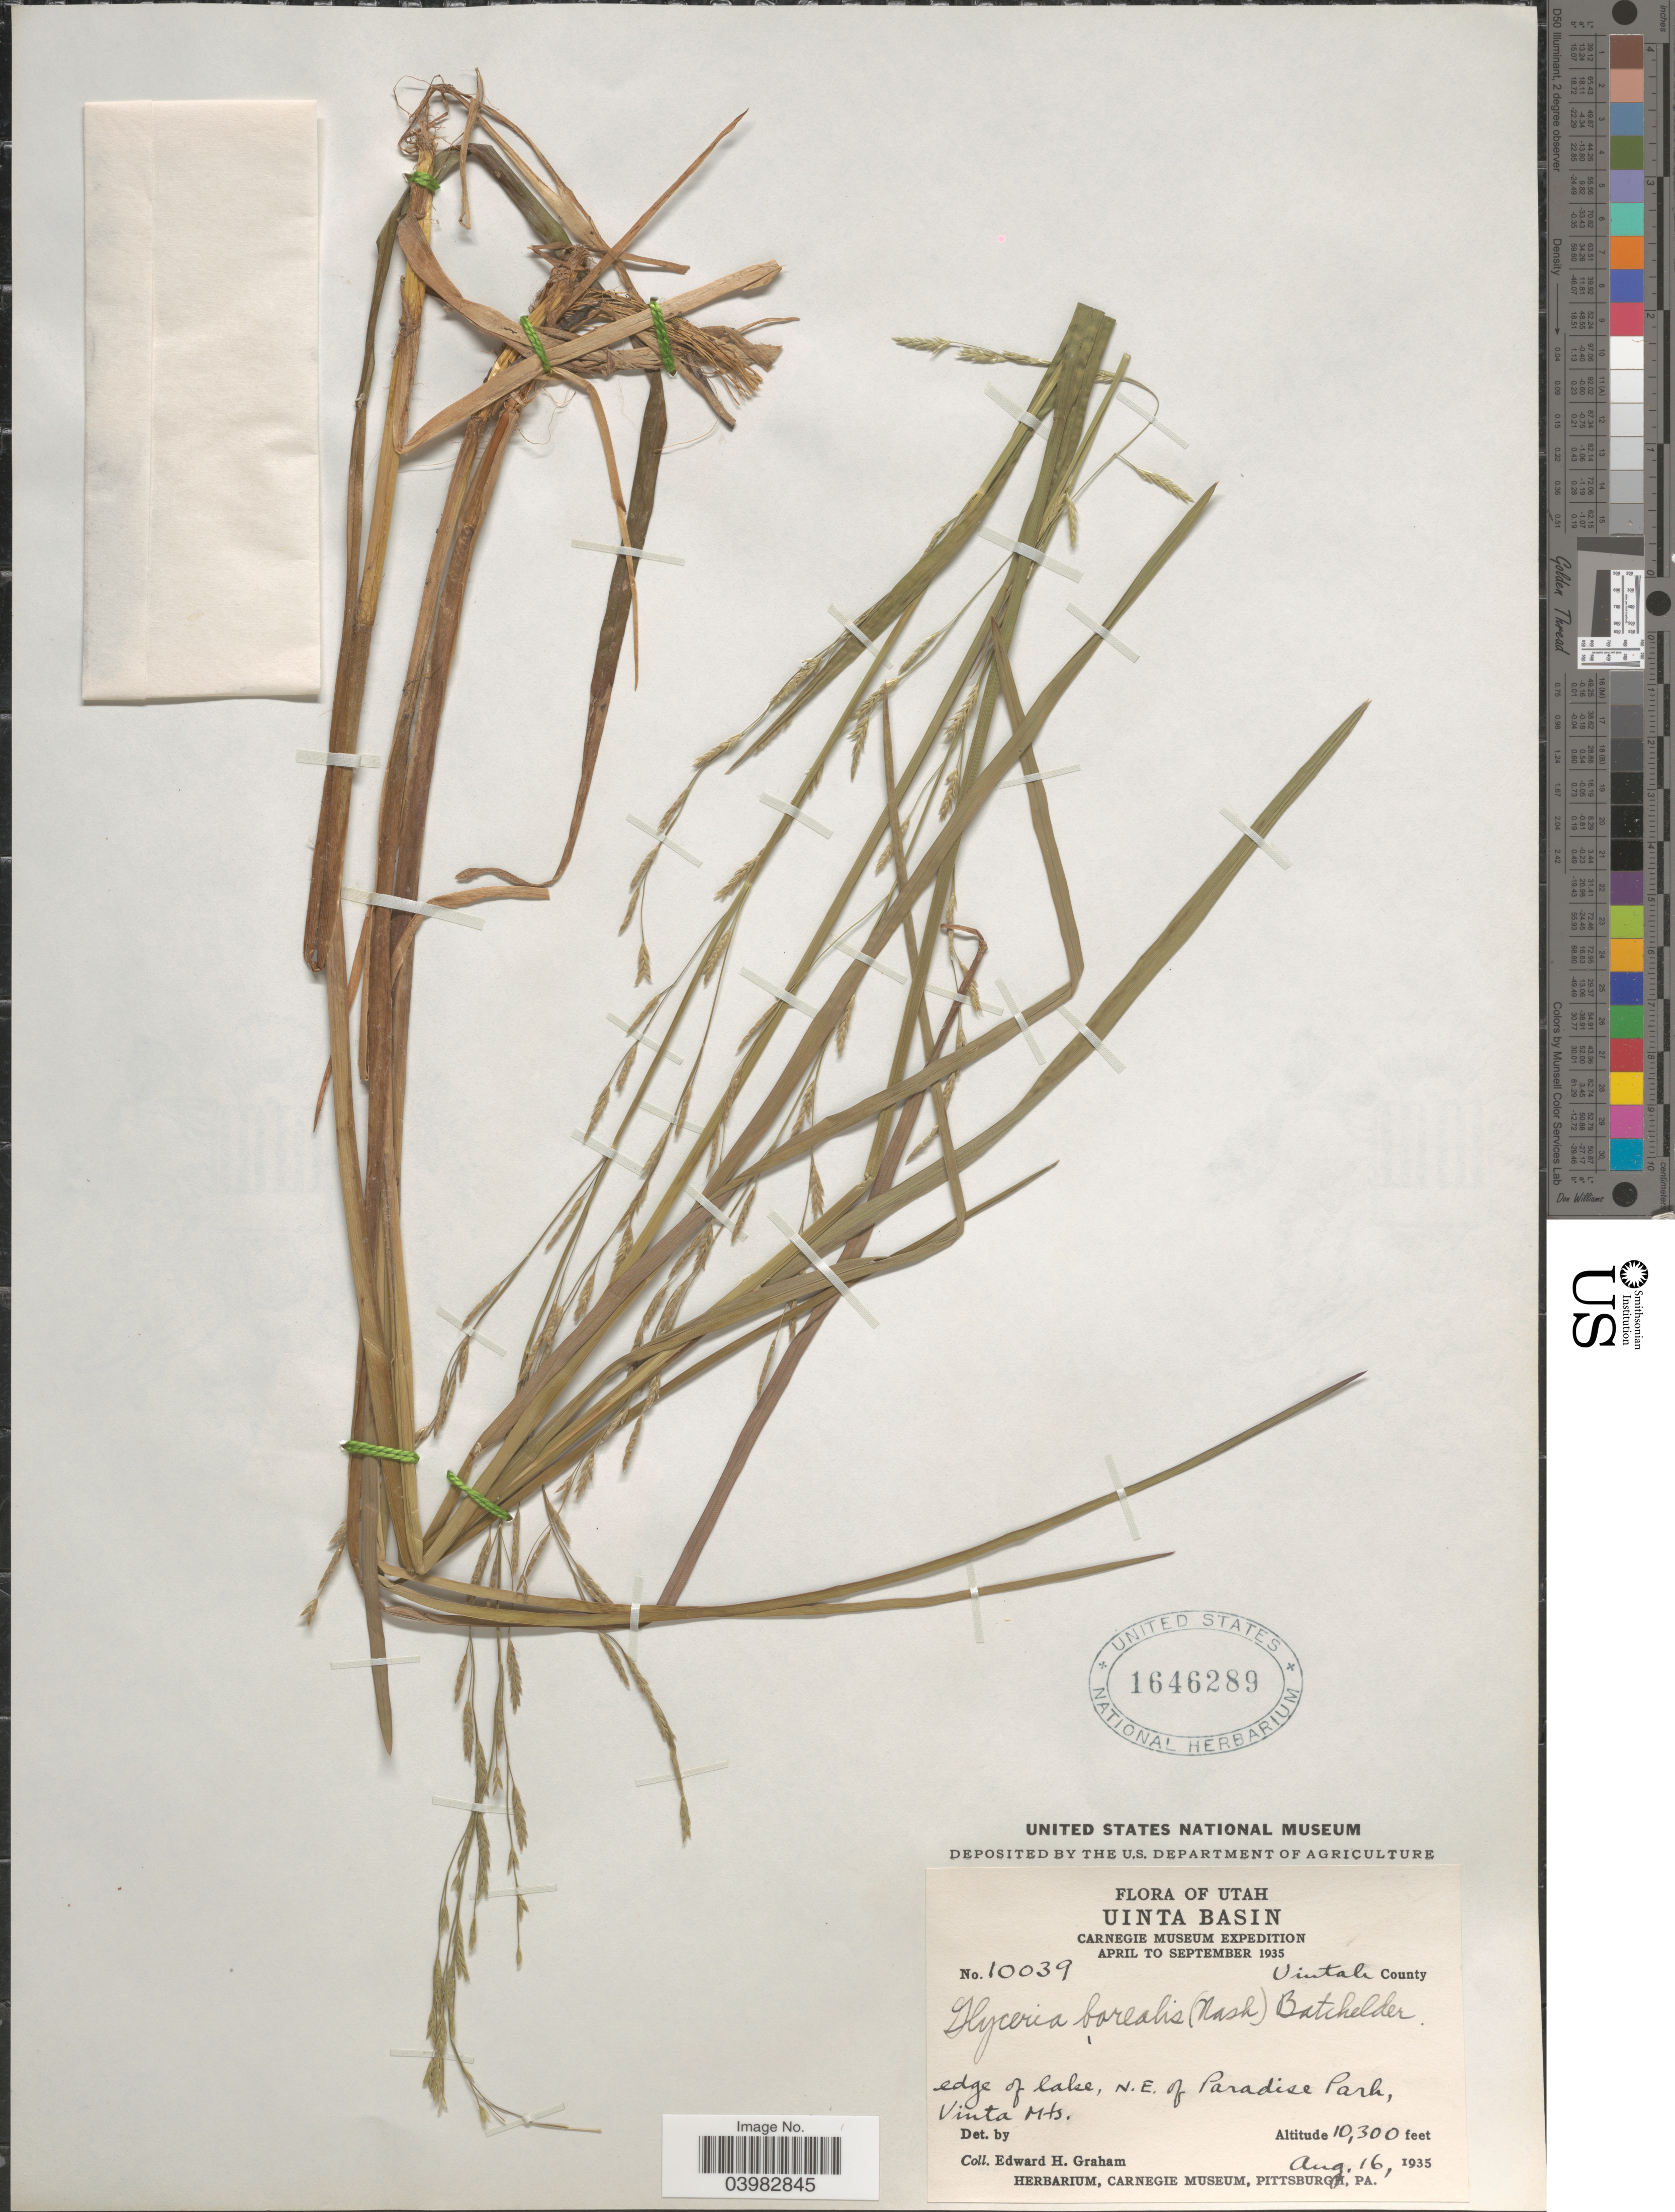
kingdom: Plantae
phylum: Tracheophyta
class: Liliopsida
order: Poales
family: Poaceae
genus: Glyceria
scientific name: Glyceria borealis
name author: (Nash) Batchelder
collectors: E. A. Graham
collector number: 10039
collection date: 1935-08-16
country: United States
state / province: Utah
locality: Uinta Basin. Uintah County. Edge of lake, N.E. of Paradise Park, Uinta Mts.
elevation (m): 3139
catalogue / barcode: US 1646289